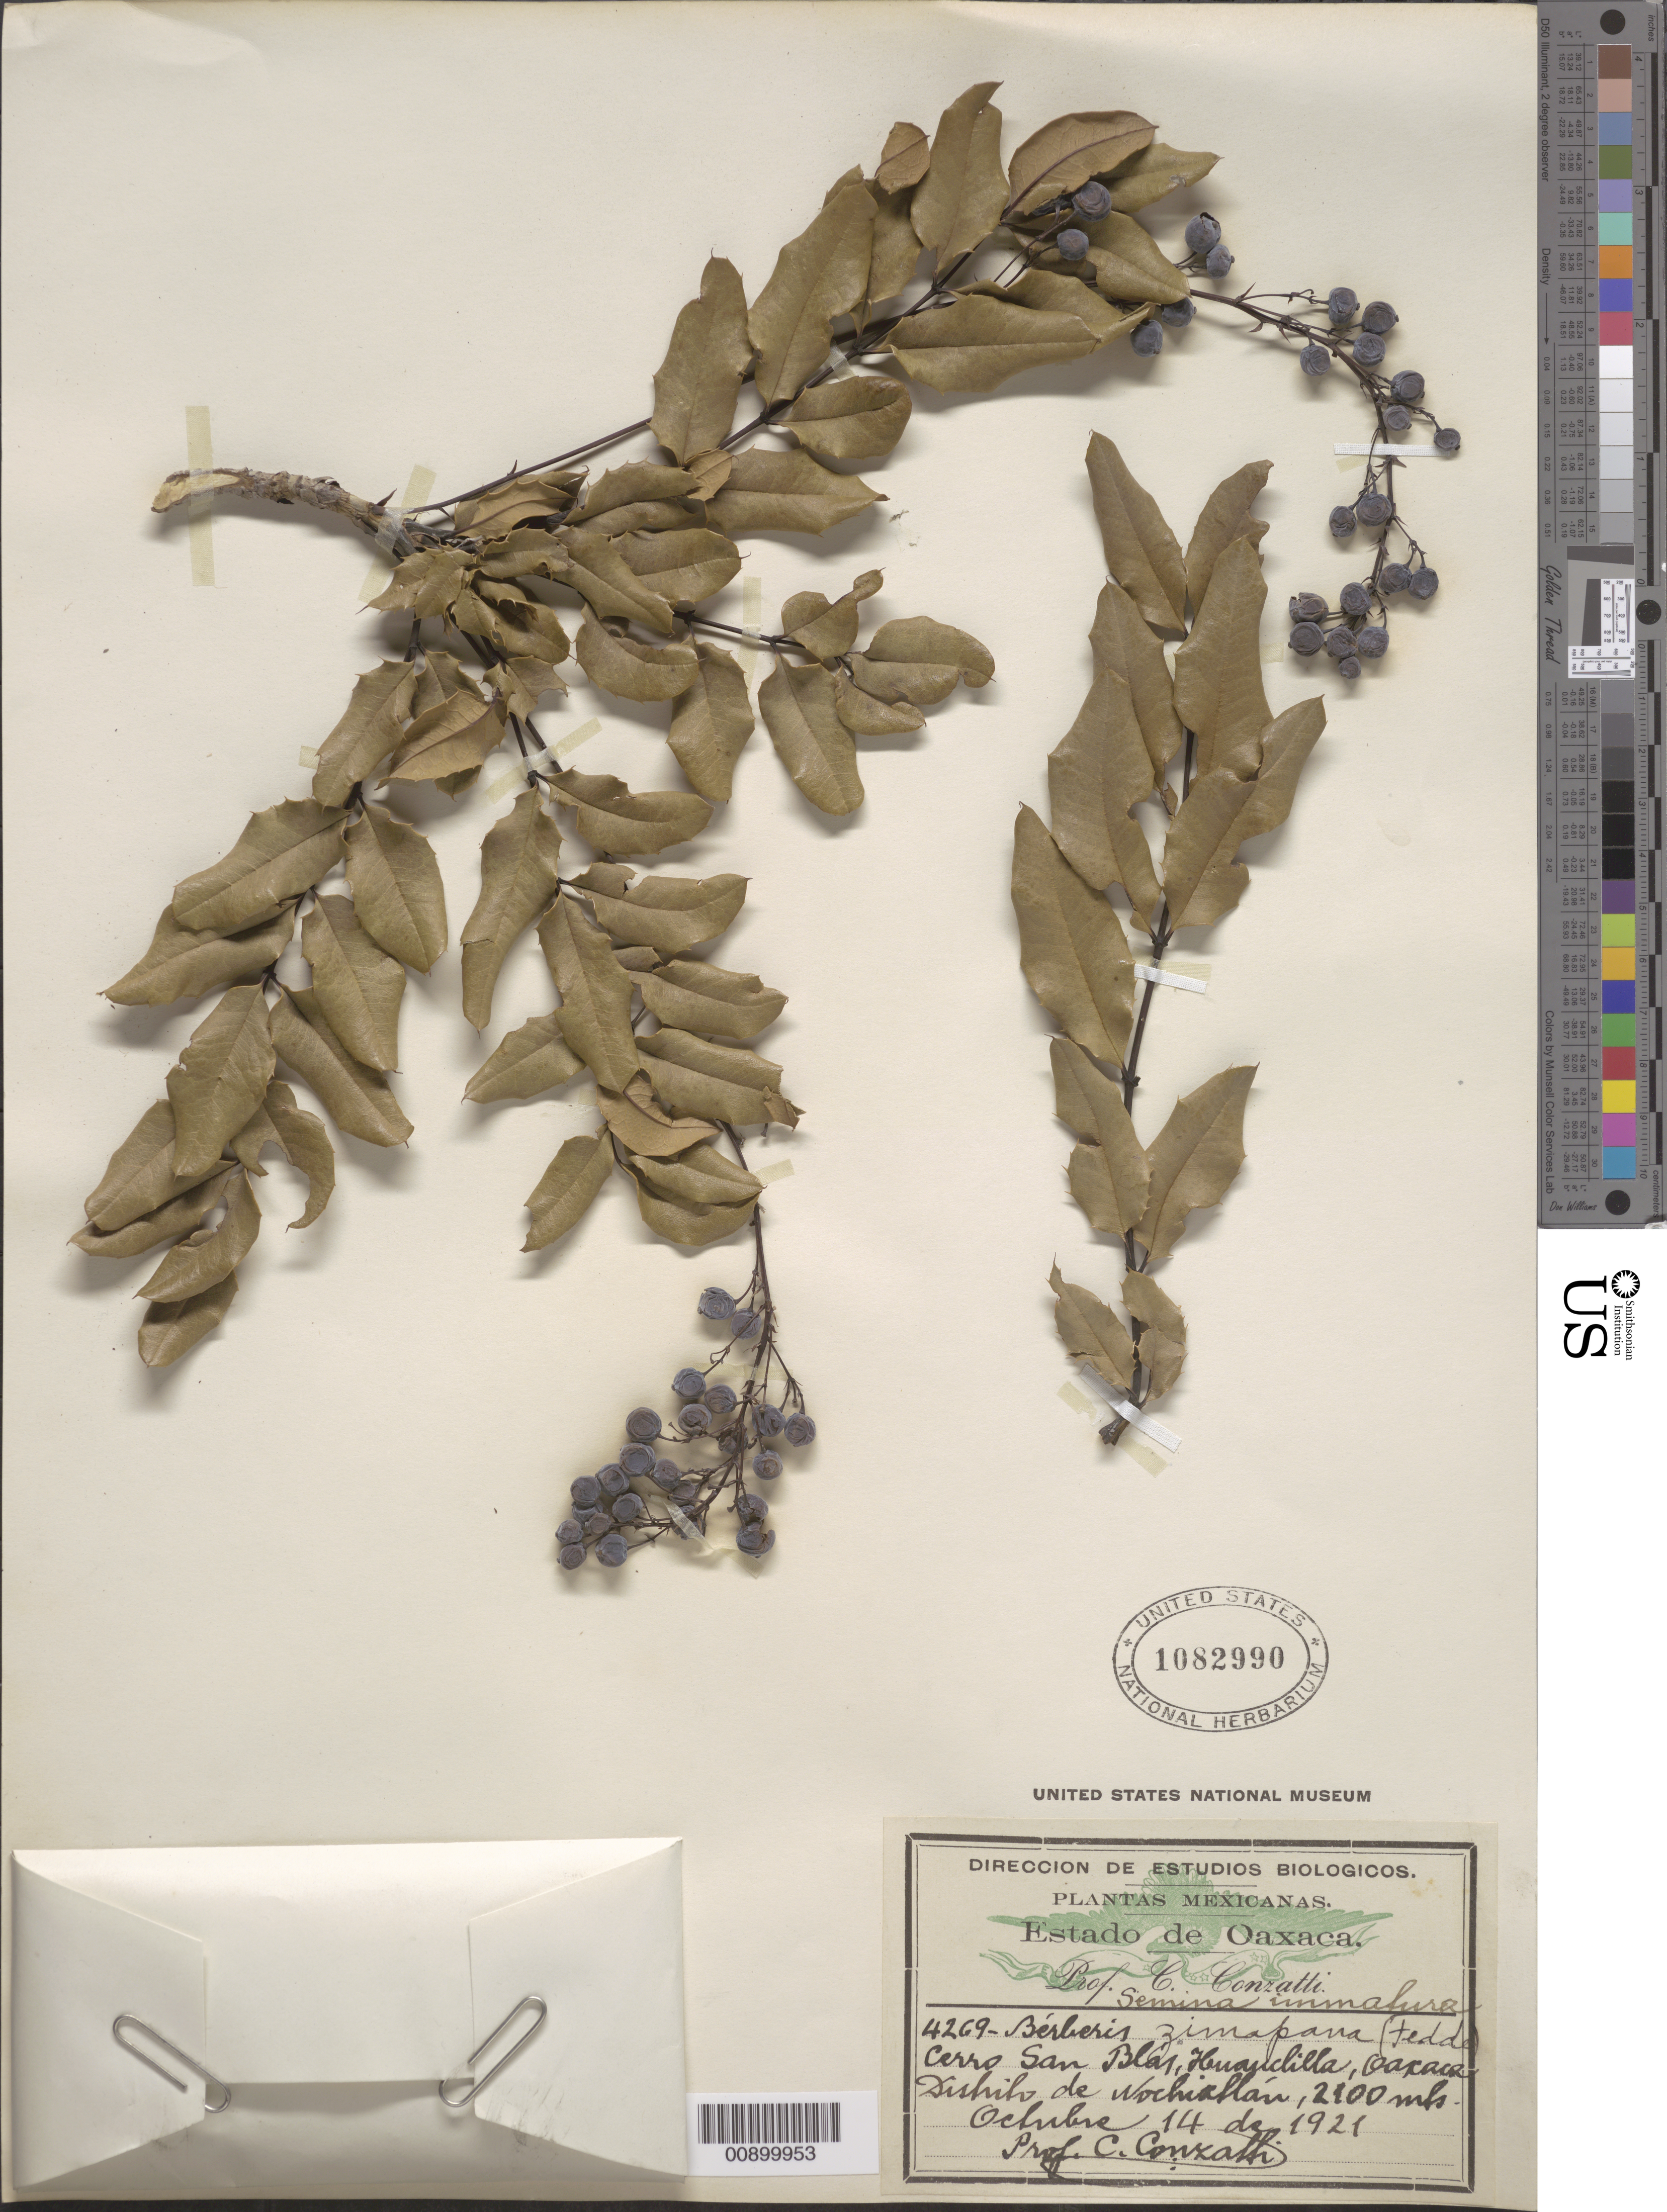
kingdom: Plantae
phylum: Tracheophyta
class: Magnoliopsida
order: Ranunculales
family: Berberidaceae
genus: Mahonia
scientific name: Mahonia zimapana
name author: Fedde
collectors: C. Conzatti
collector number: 4269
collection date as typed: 14 Oct 1921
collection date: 1921-10-14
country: Mexico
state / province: Oaxaca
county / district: Nochixtlán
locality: Cerro San Blas, Huauclilla, Oaxaca. Distrito de Nochixtlán.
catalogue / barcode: US 1082990